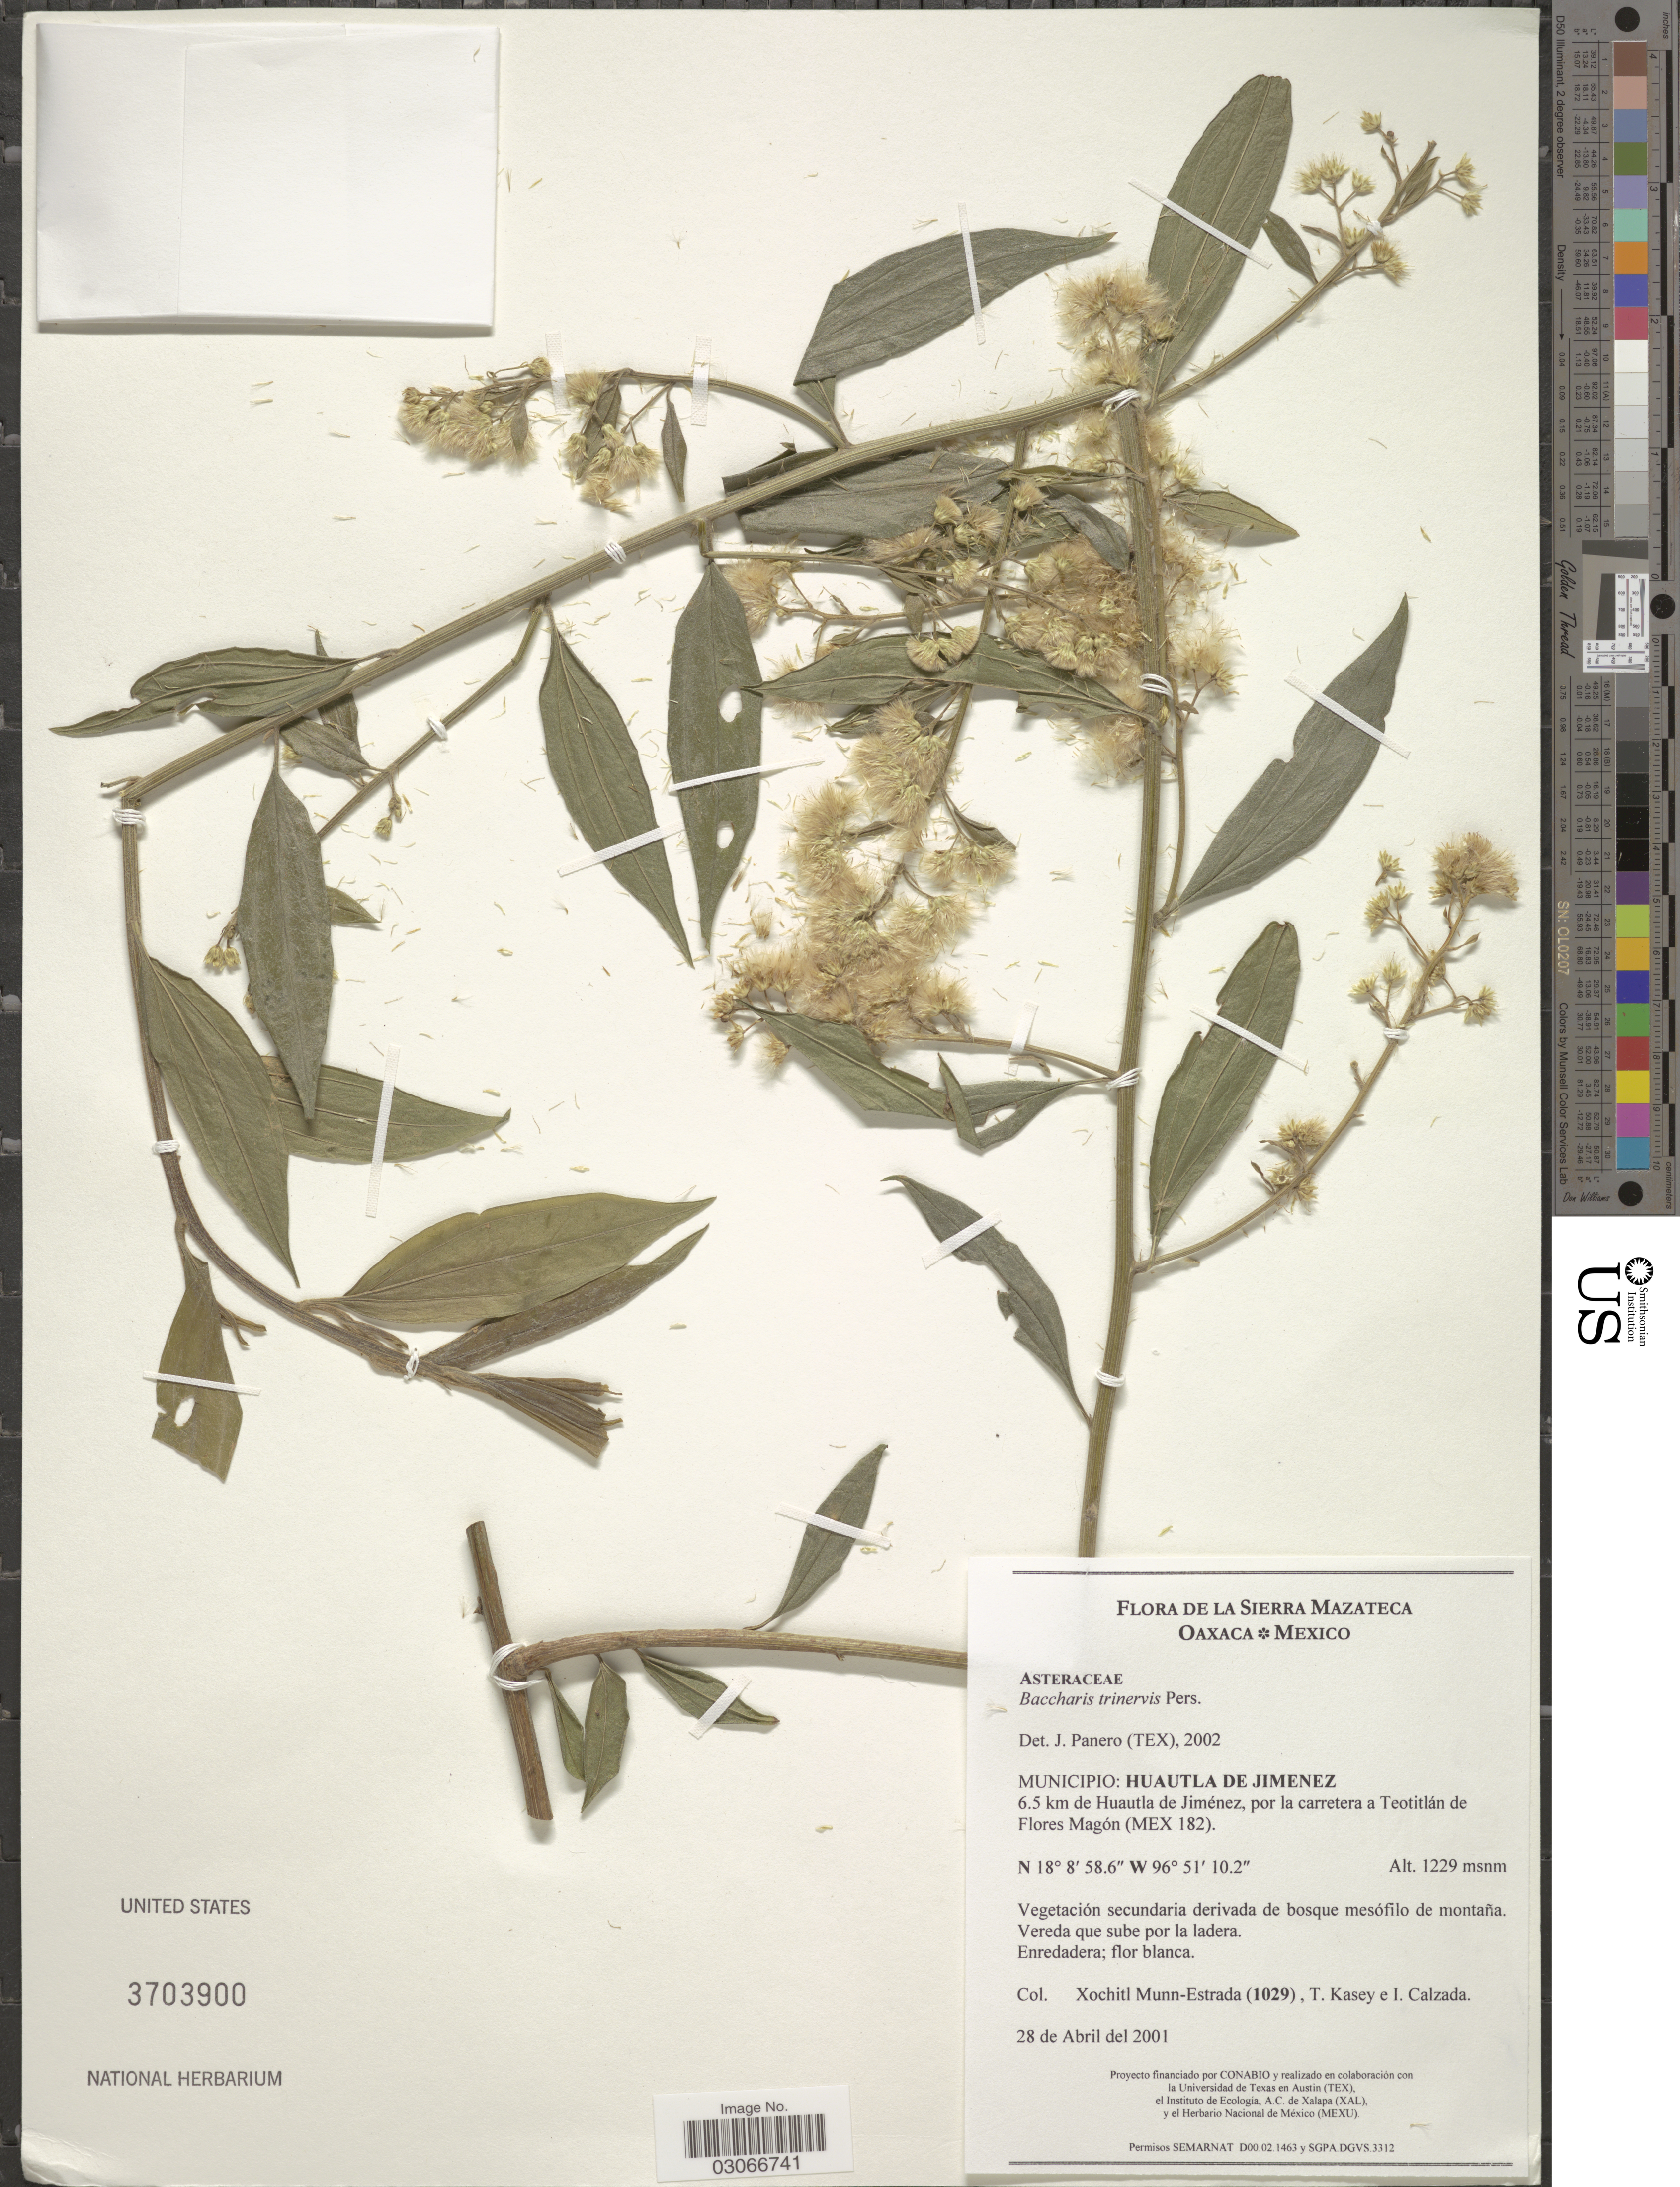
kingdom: Plantae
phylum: Tracheophyta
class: Magnoliopsida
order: Asterales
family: Asteraceae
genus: Baccharis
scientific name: Baccharis trinervis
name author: (Lam.) Pers.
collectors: X. Munn-Estrada, T. Kasey & I. Calzada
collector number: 1029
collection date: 2001-04-28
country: Mexico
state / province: Oaxaca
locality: La Sierra Mazateca. Municipio: Huautla de Jimenez. 6.5 km de Huautla de Jiménez, por la carretera a Teotitlán de Flores Mágon (Mex 182).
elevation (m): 1229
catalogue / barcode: US 3703900